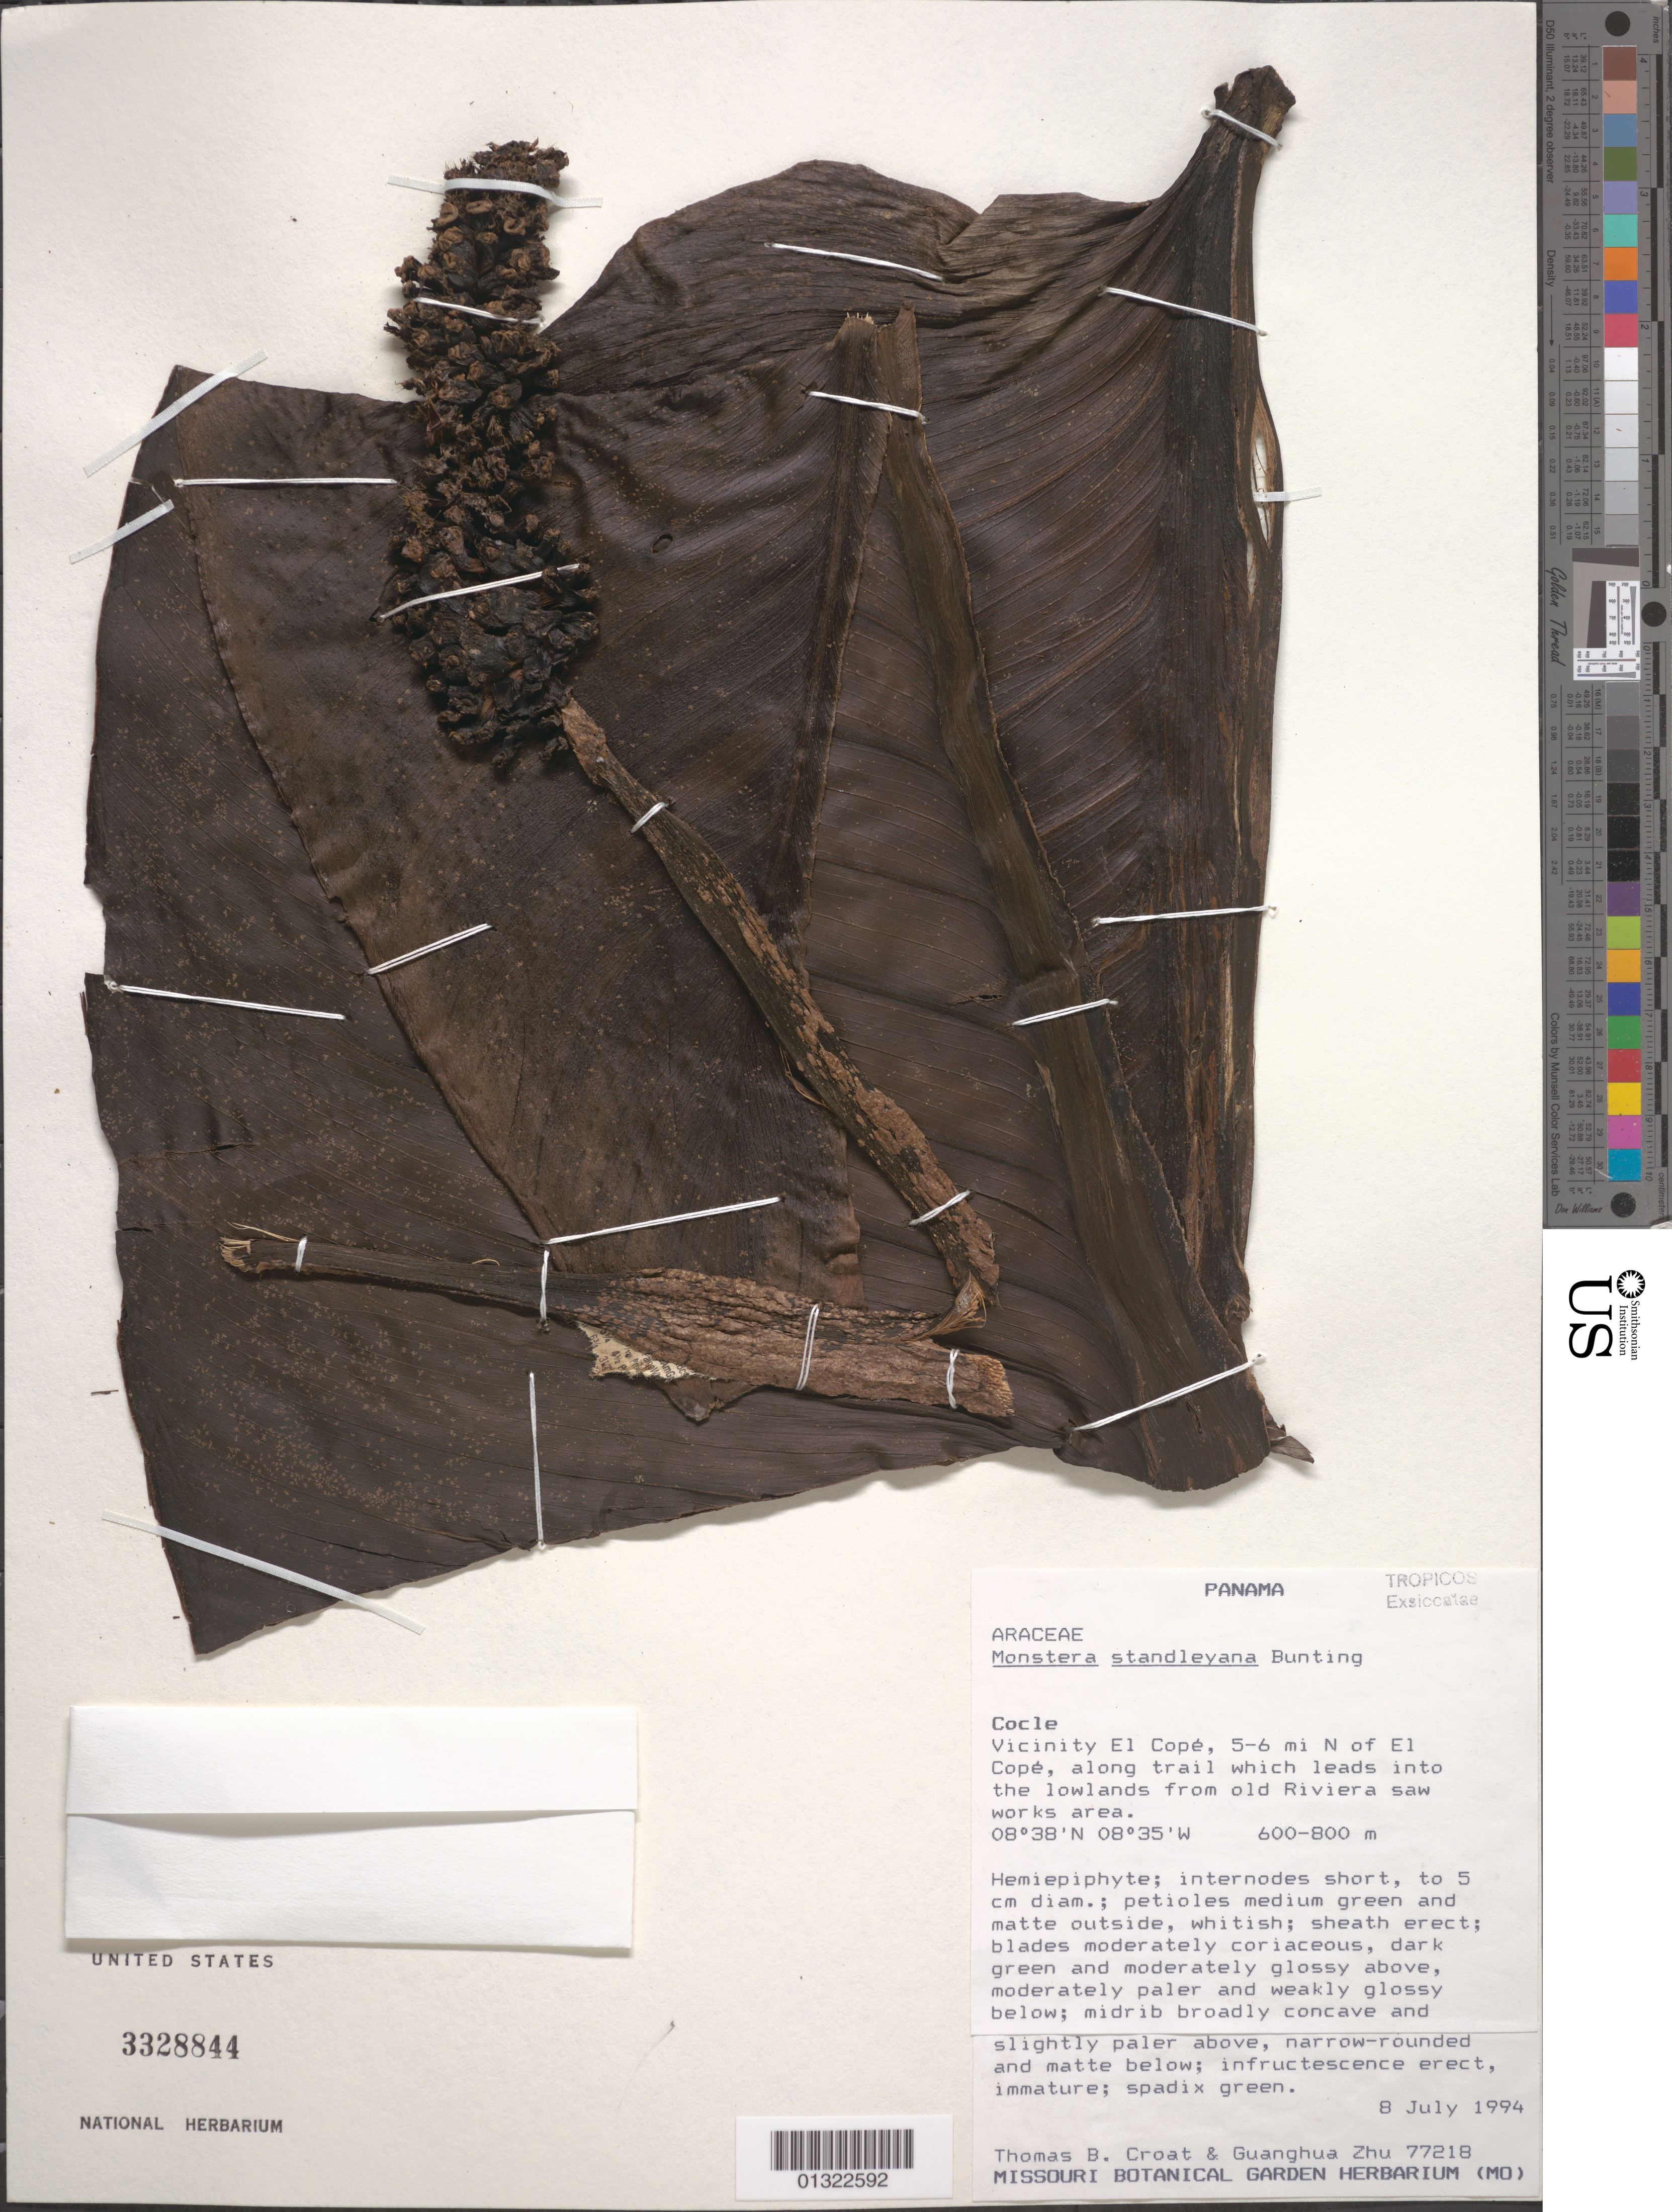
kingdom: Plantae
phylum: Tracheophyta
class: Liliopsida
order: Alismatales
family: Araceae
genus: Monstera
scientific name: Monstera standleyana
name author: G.S. Bunting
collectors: T. B. Croat & Zhu Guanghua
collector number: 77218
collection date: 1994-07-08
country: Panama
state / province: Cocle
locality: Vicinity El Copé, 5-6 mi N of El Copé, along trail which leads into the lowlands from Old Riviera saw works area.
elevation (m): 600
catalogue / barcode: US 3328844